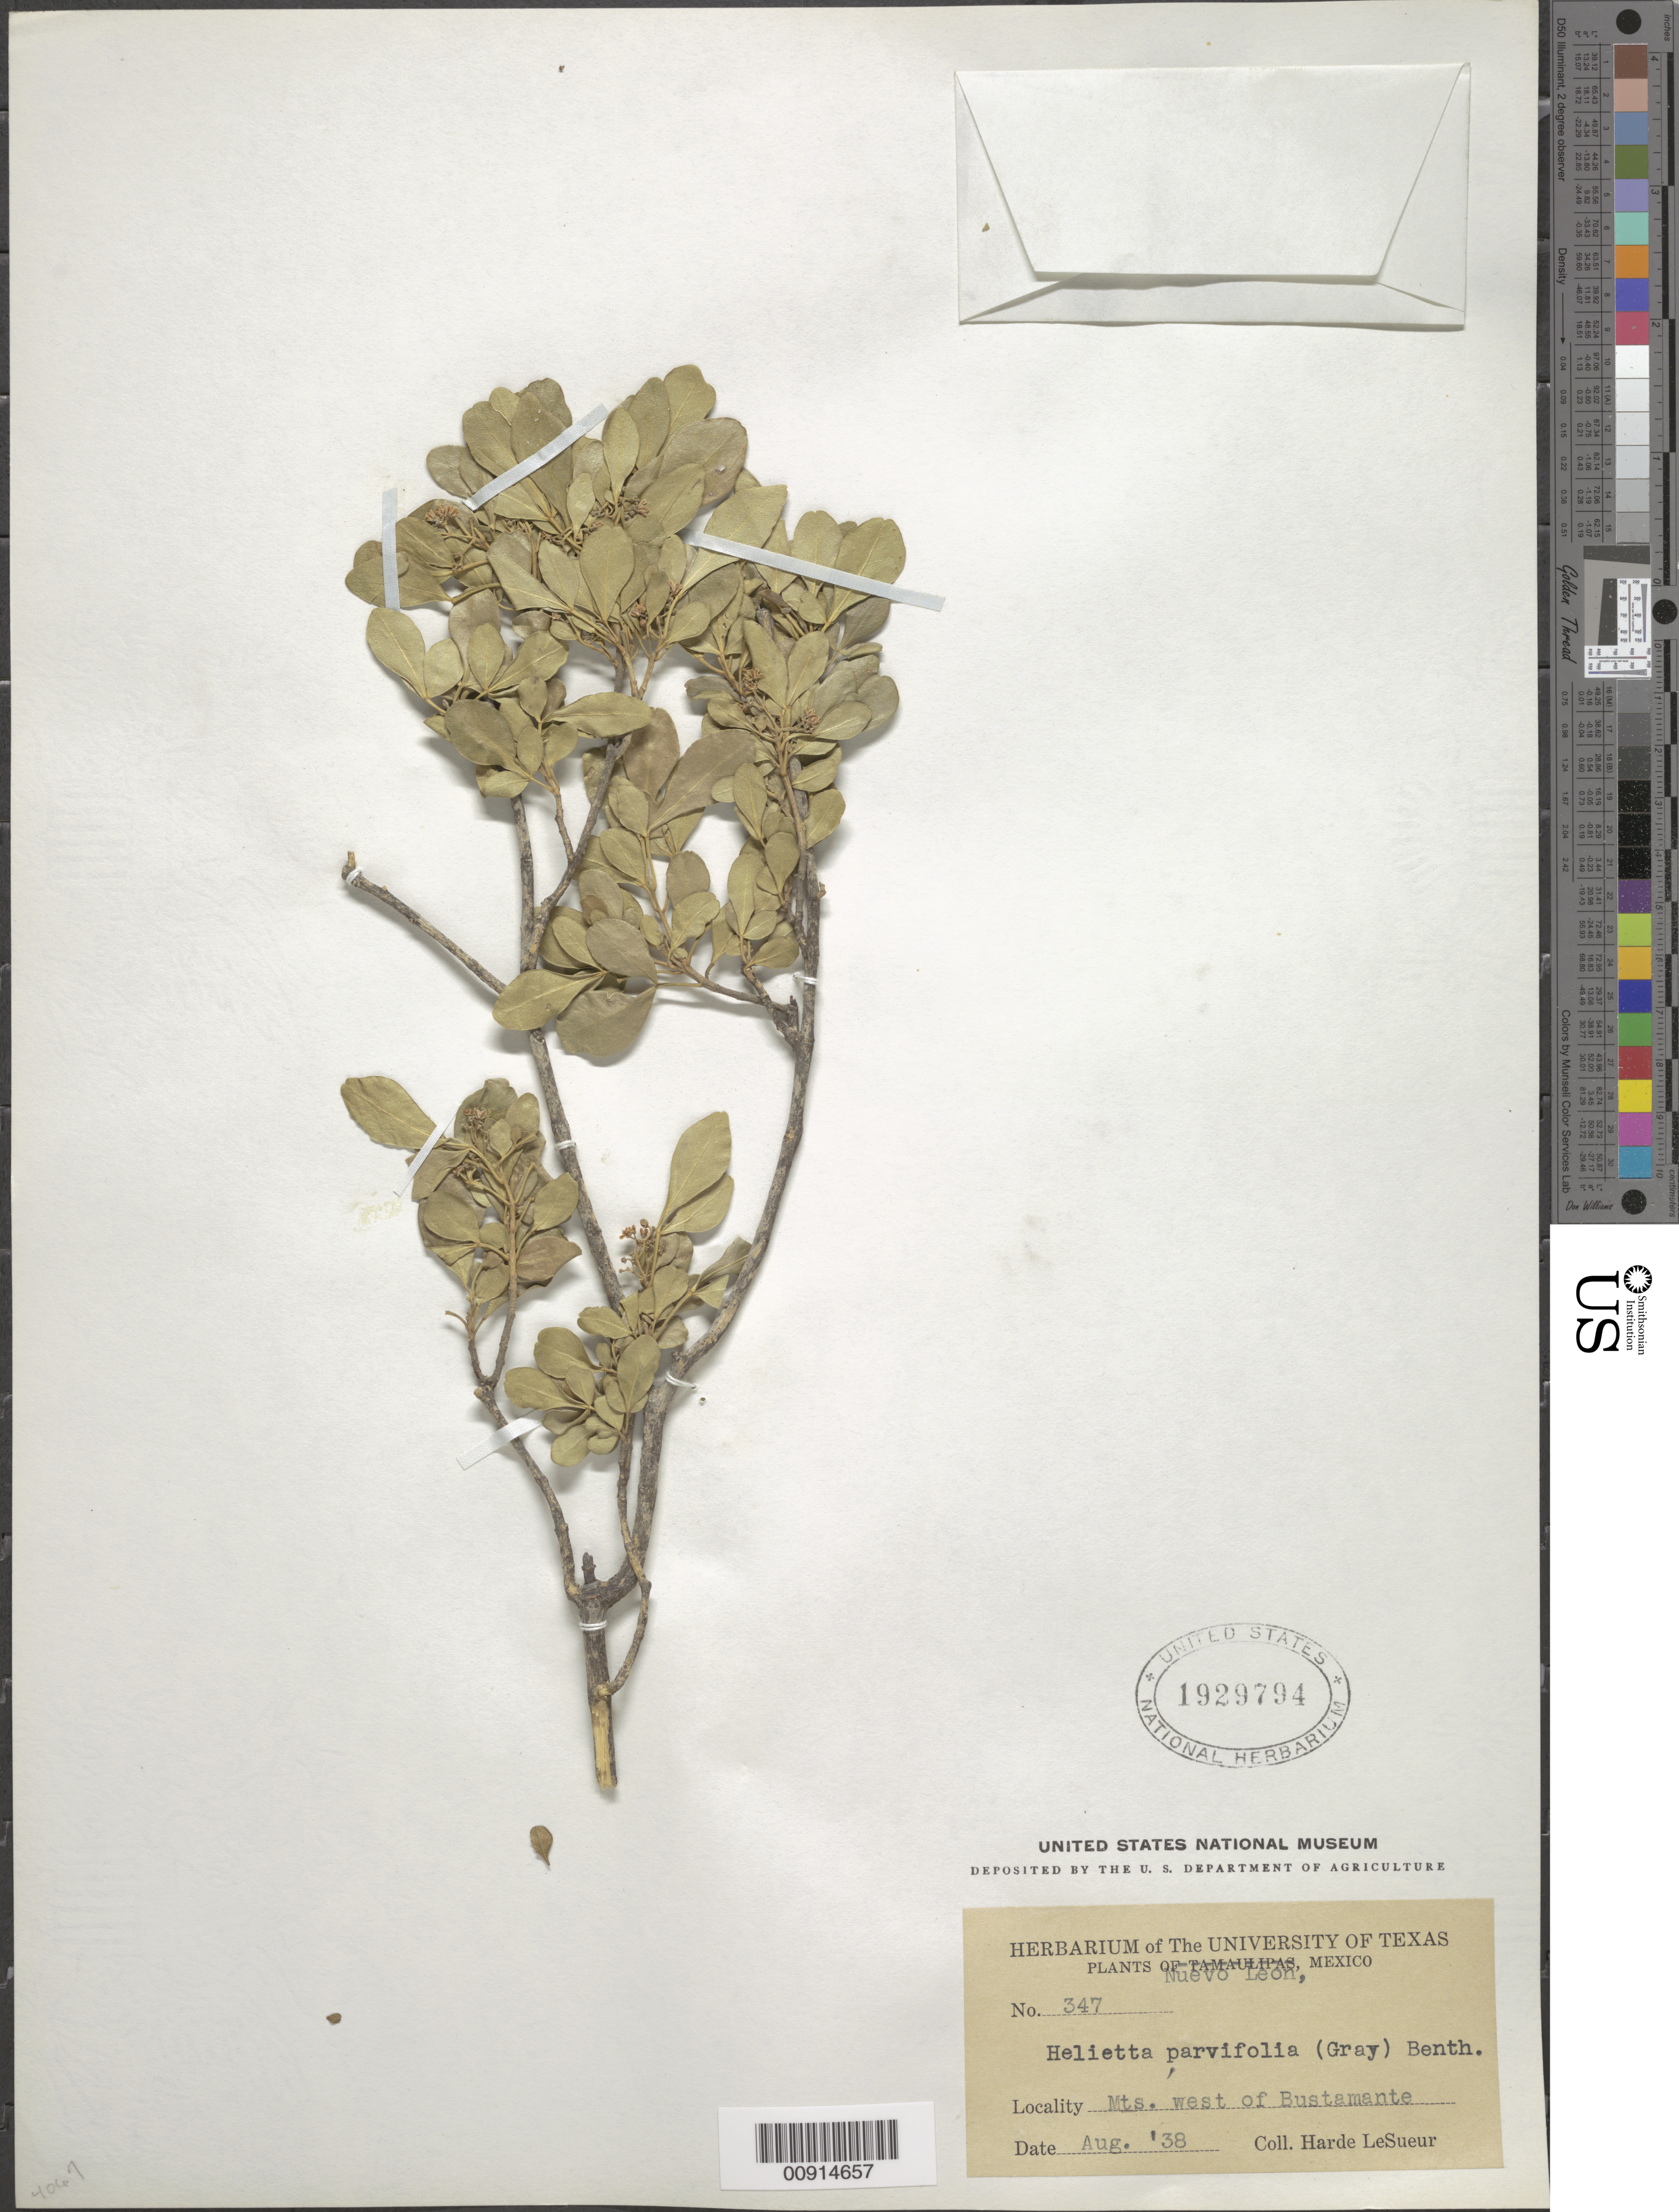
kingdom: Plantae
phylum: Tracheophyta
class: Magnoliopsida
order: Sapindales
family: Rutaceae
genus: Helietta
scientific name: Helietta parvifolia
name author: (A. Gray ex Hemsl.) Benth.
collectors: D. H. LeSueur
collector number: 347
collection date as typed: Aug 1938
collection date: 1938-08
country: Mexico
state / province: Nuevo León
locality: Mts. west of Bustamante, Nuevo León.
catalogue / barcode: US 1929794